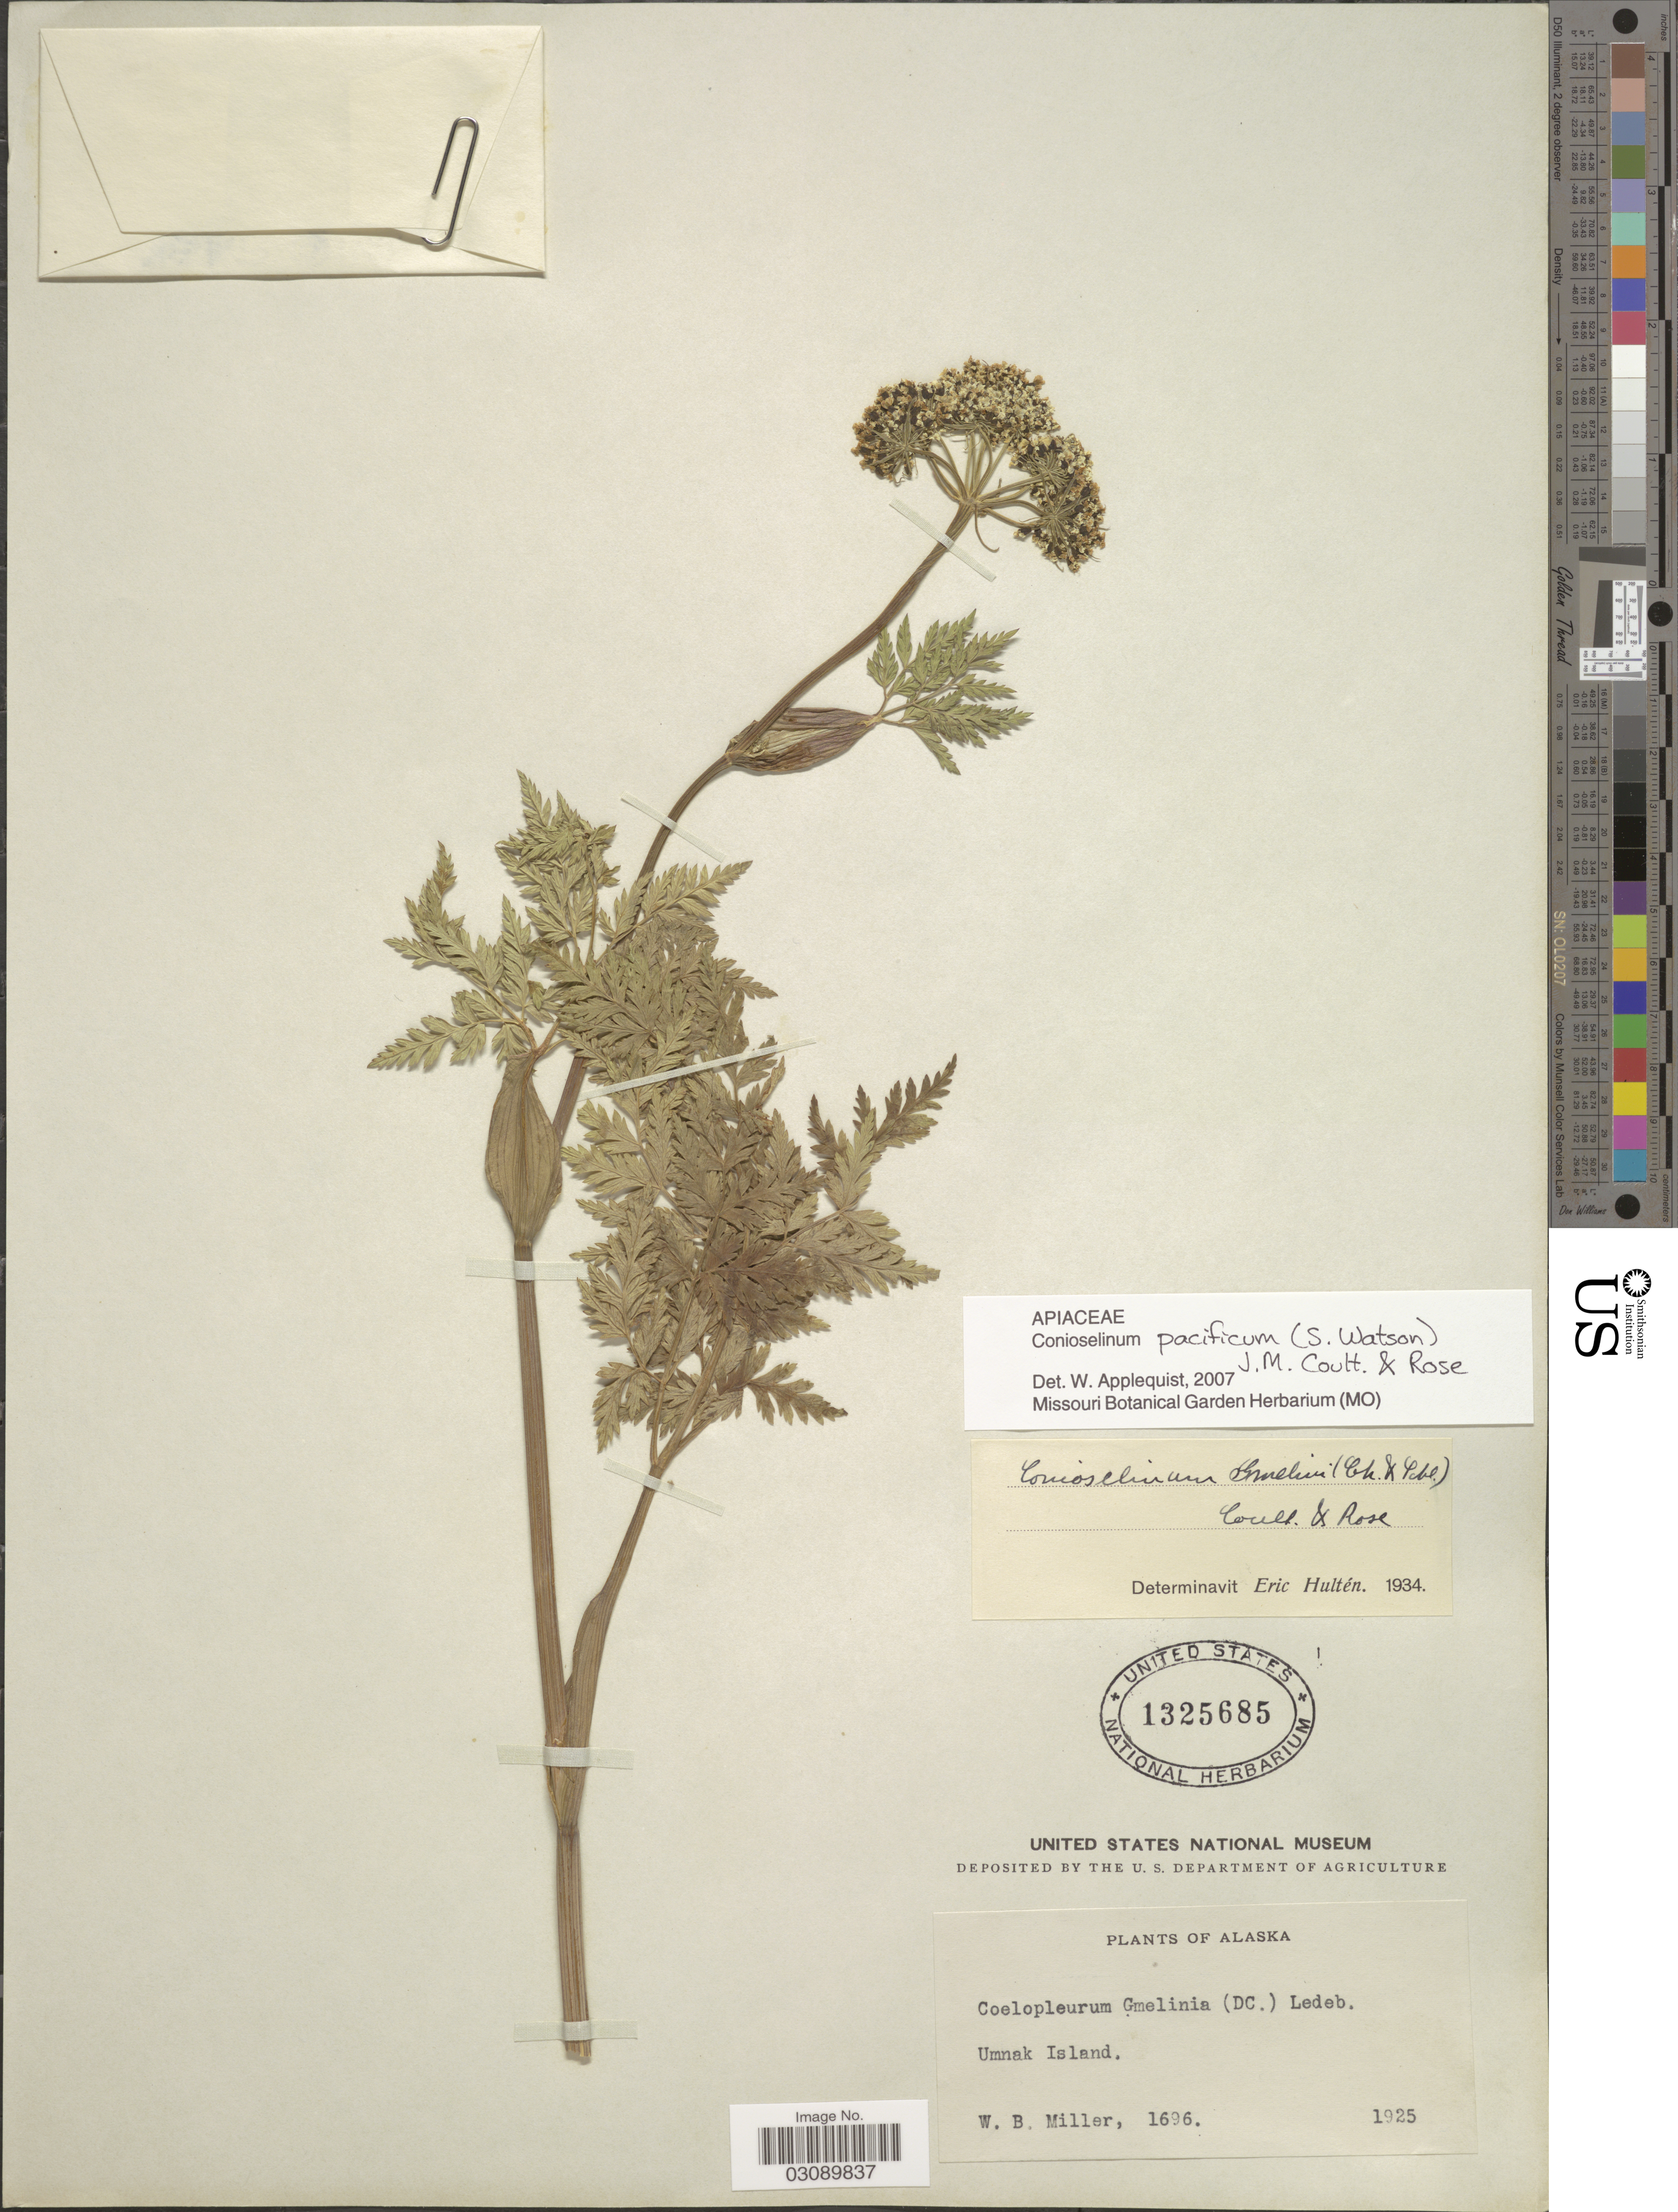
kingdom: Plantae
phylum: Tracheophyta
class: Magnoliopsida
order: Apiales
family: Apiaceae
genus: Conioselinum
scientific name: Conioselinum pacificum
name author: (S. Watson) J.M. Coult. & Rose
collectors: W. Miller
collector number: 1696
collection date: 1925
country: United States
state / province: Alaska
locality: Umnak Island.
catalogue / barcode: US 1325685